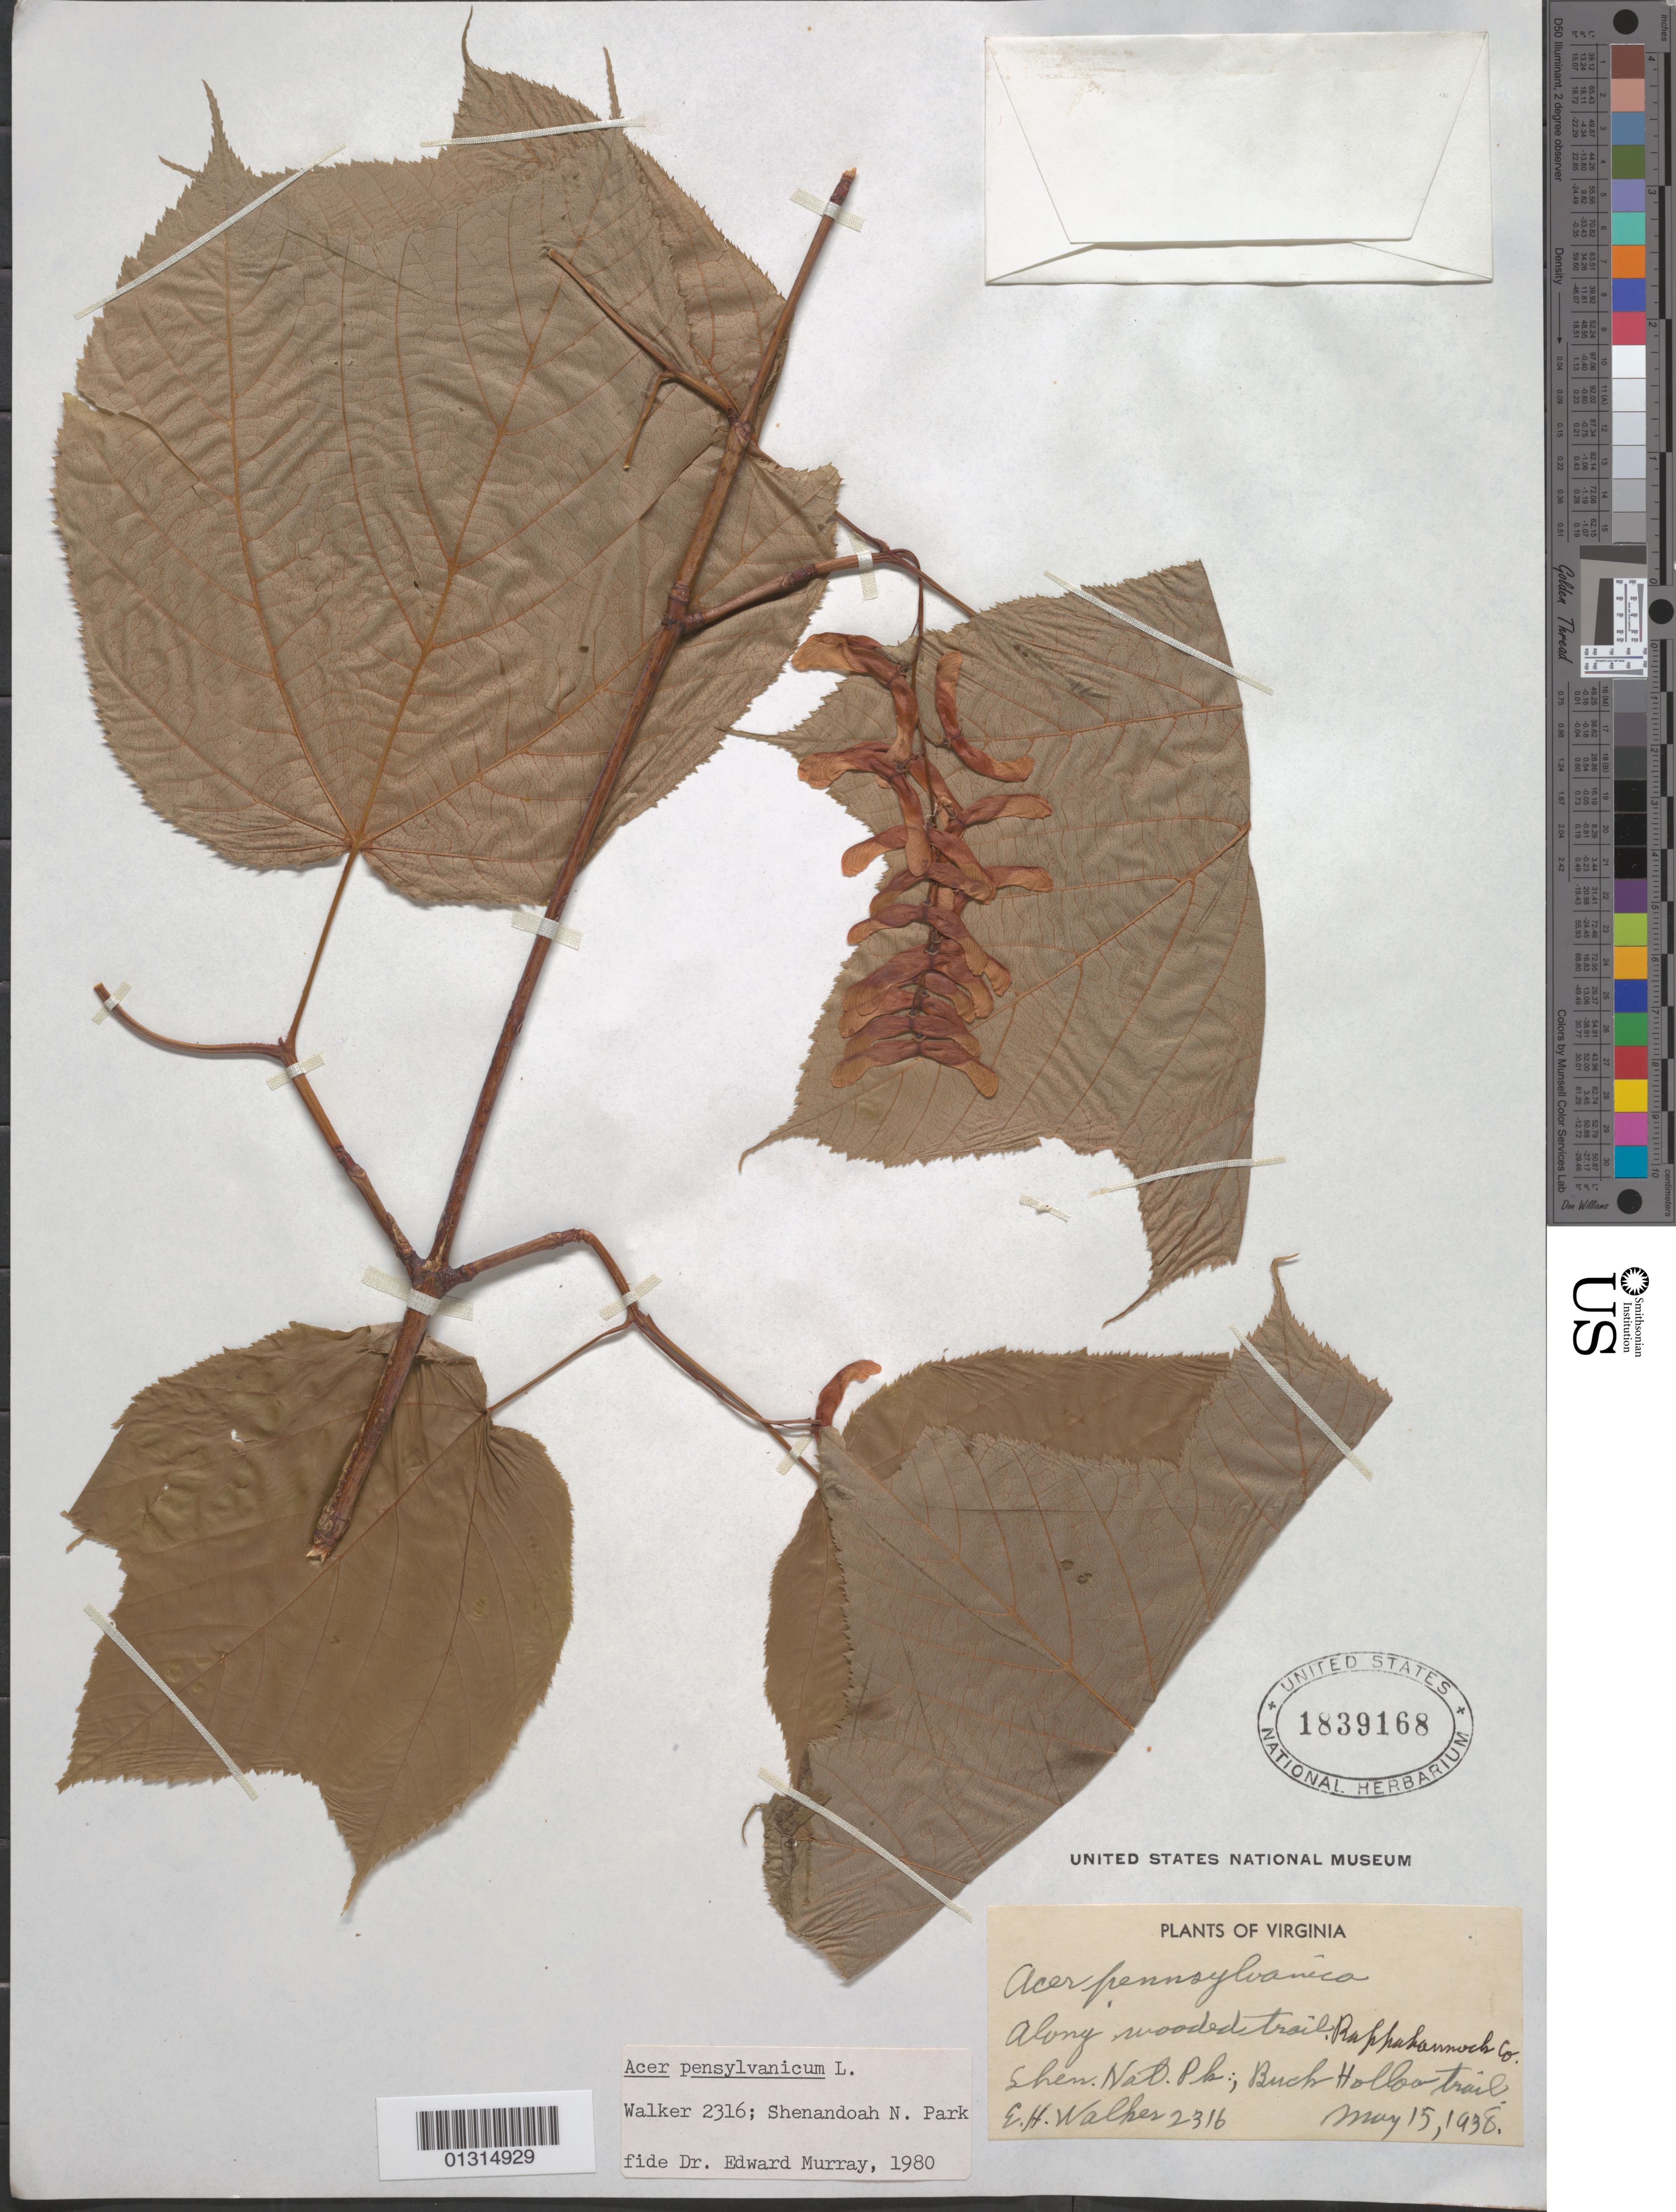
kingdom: Plantae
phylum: Tracheophyta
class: Magnoliopsida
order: Sapindales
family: Sapindaceae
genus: Acer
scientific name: Acer pensylvanicum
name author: L.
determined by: Murray, Edward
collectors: E. H. Walker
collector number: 2316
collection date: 1938-05-15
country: United States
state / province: Virginia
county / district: Rappahannock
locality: Rappahannock County, Shenandoah National Park, Buck Hollow trail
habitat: Along wooded trail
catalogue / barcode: US 1839168